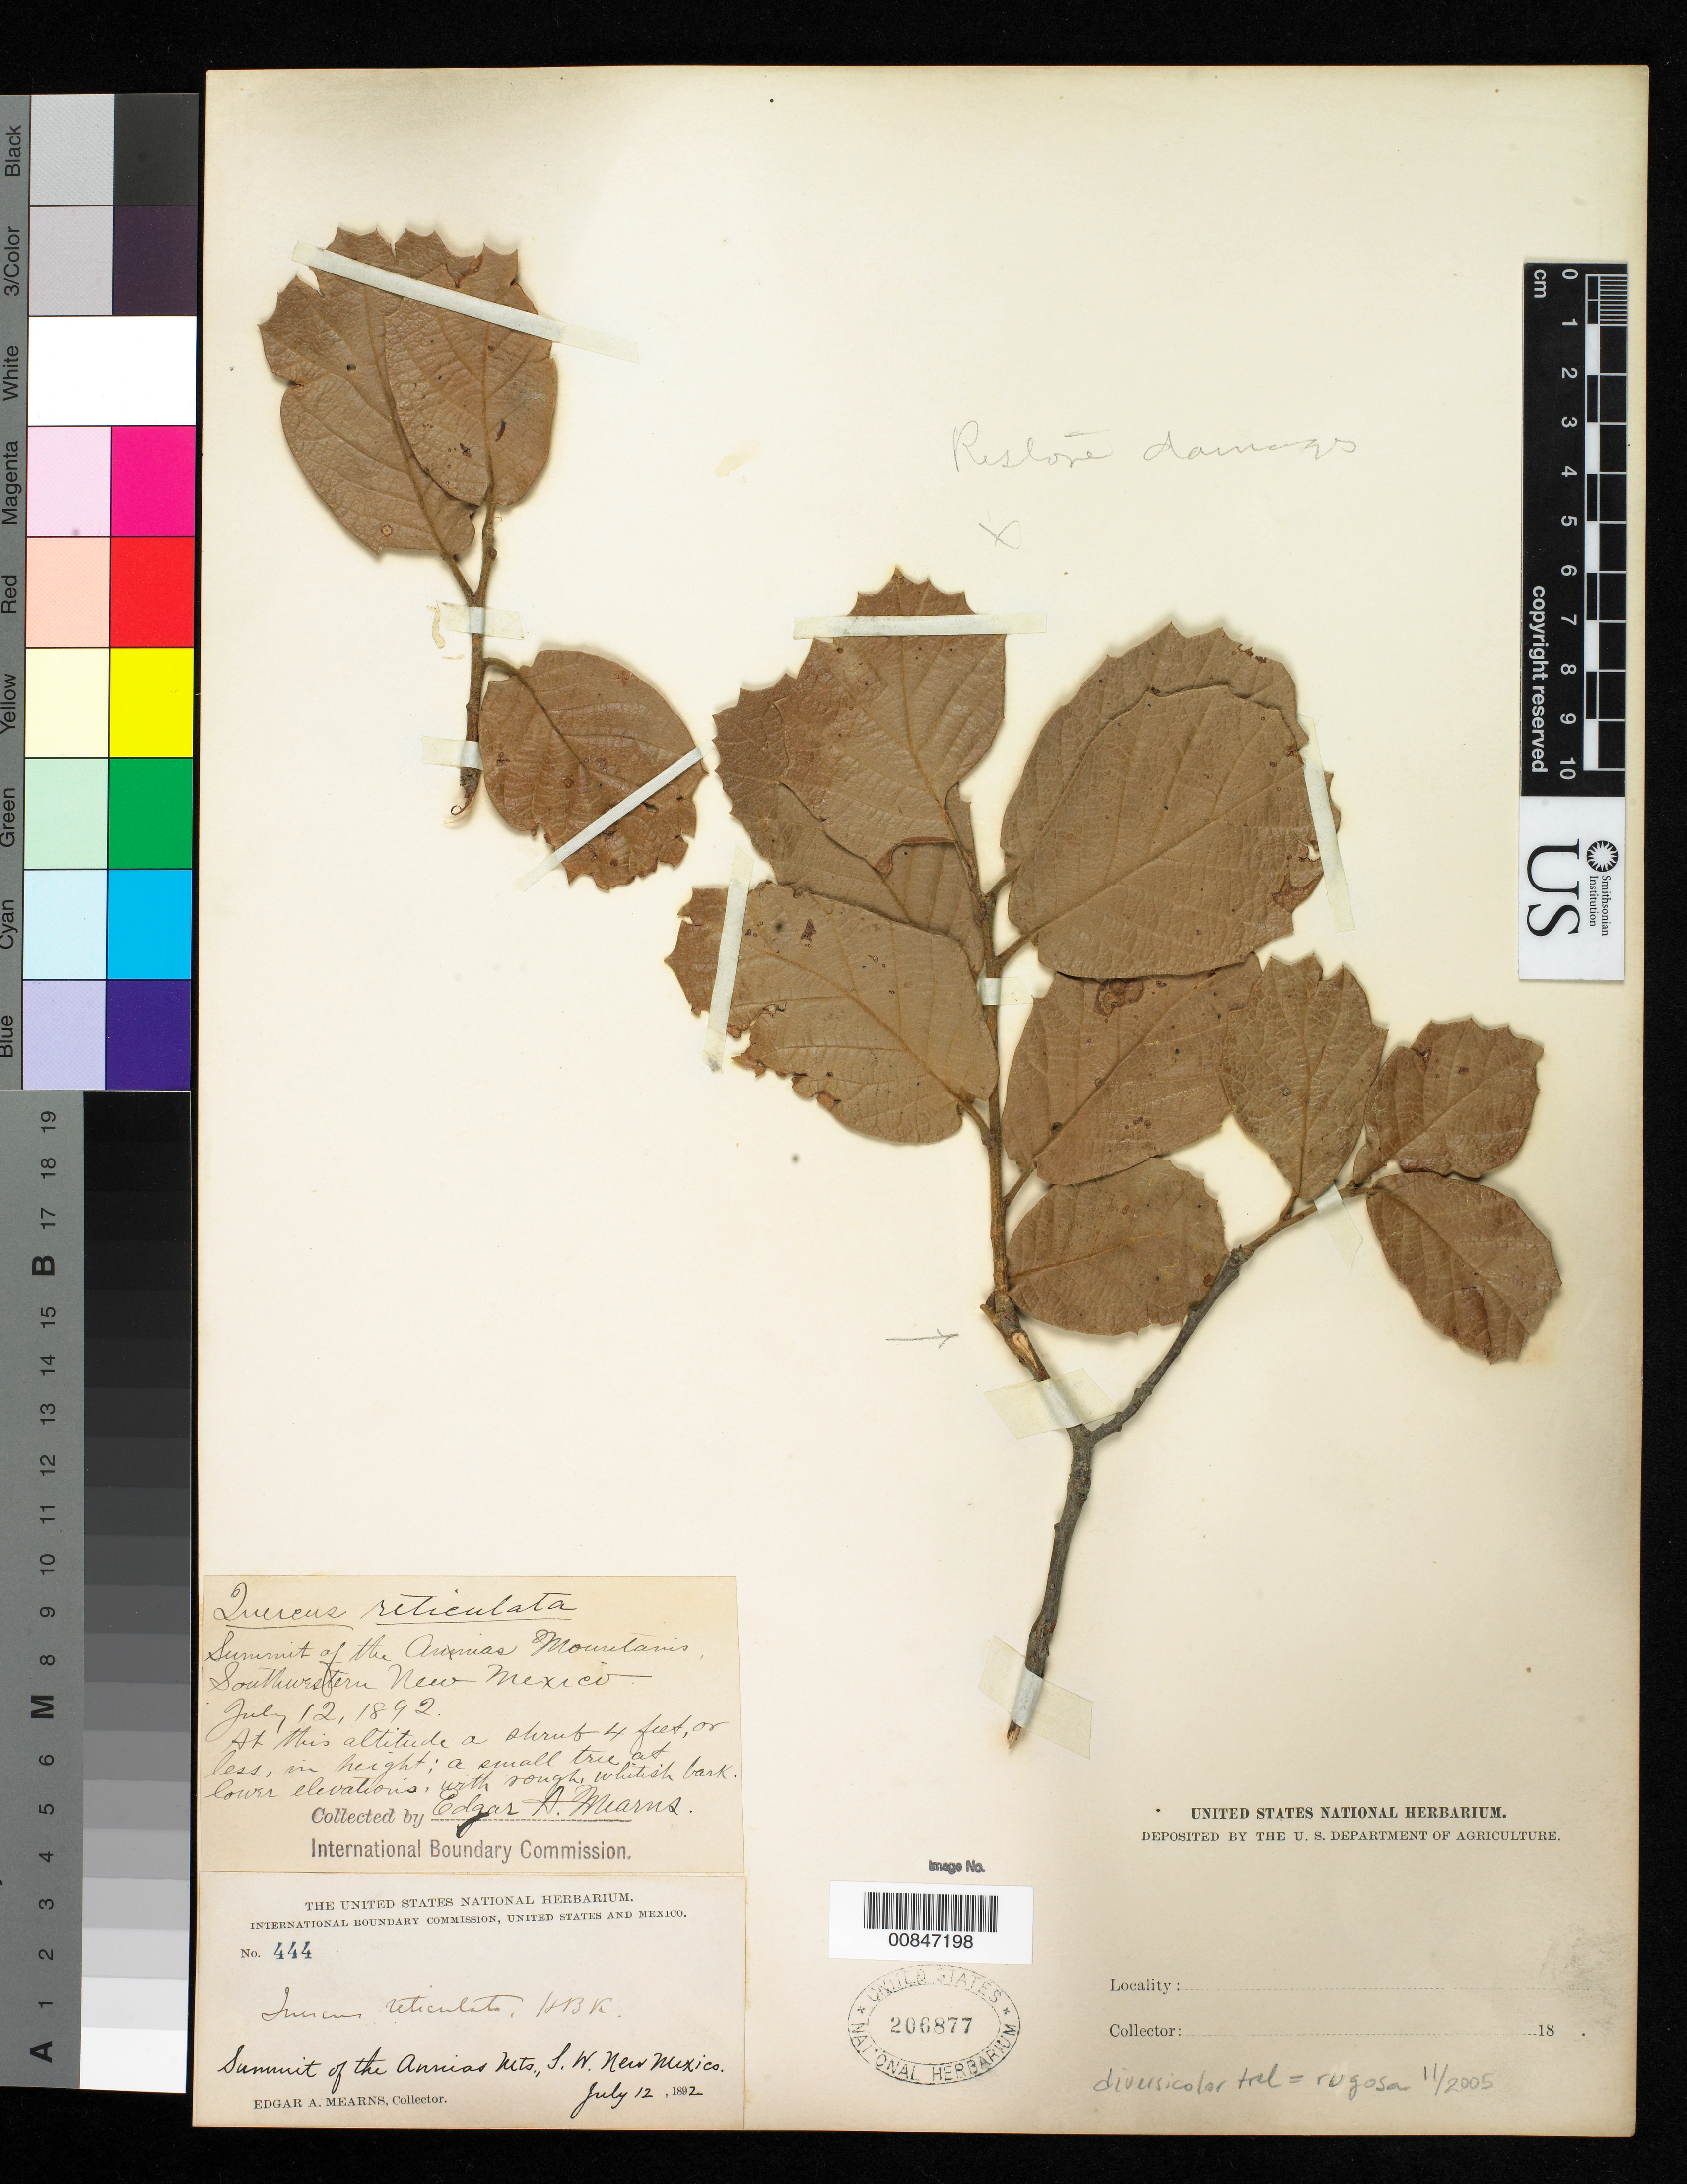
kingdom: Plantae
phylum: Tracheophyta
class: Magnoliopsida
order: Fagales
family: Fagaceae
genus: Quercus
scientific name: Quercus rugosa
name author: Née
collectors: E. A. Mearns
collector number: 444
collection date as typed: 12 Jul 1892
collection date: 1892-07-12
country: United States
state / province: New Mexico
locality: Summit of the Animas Mts., SW New Mexico.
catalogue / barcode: US 206877